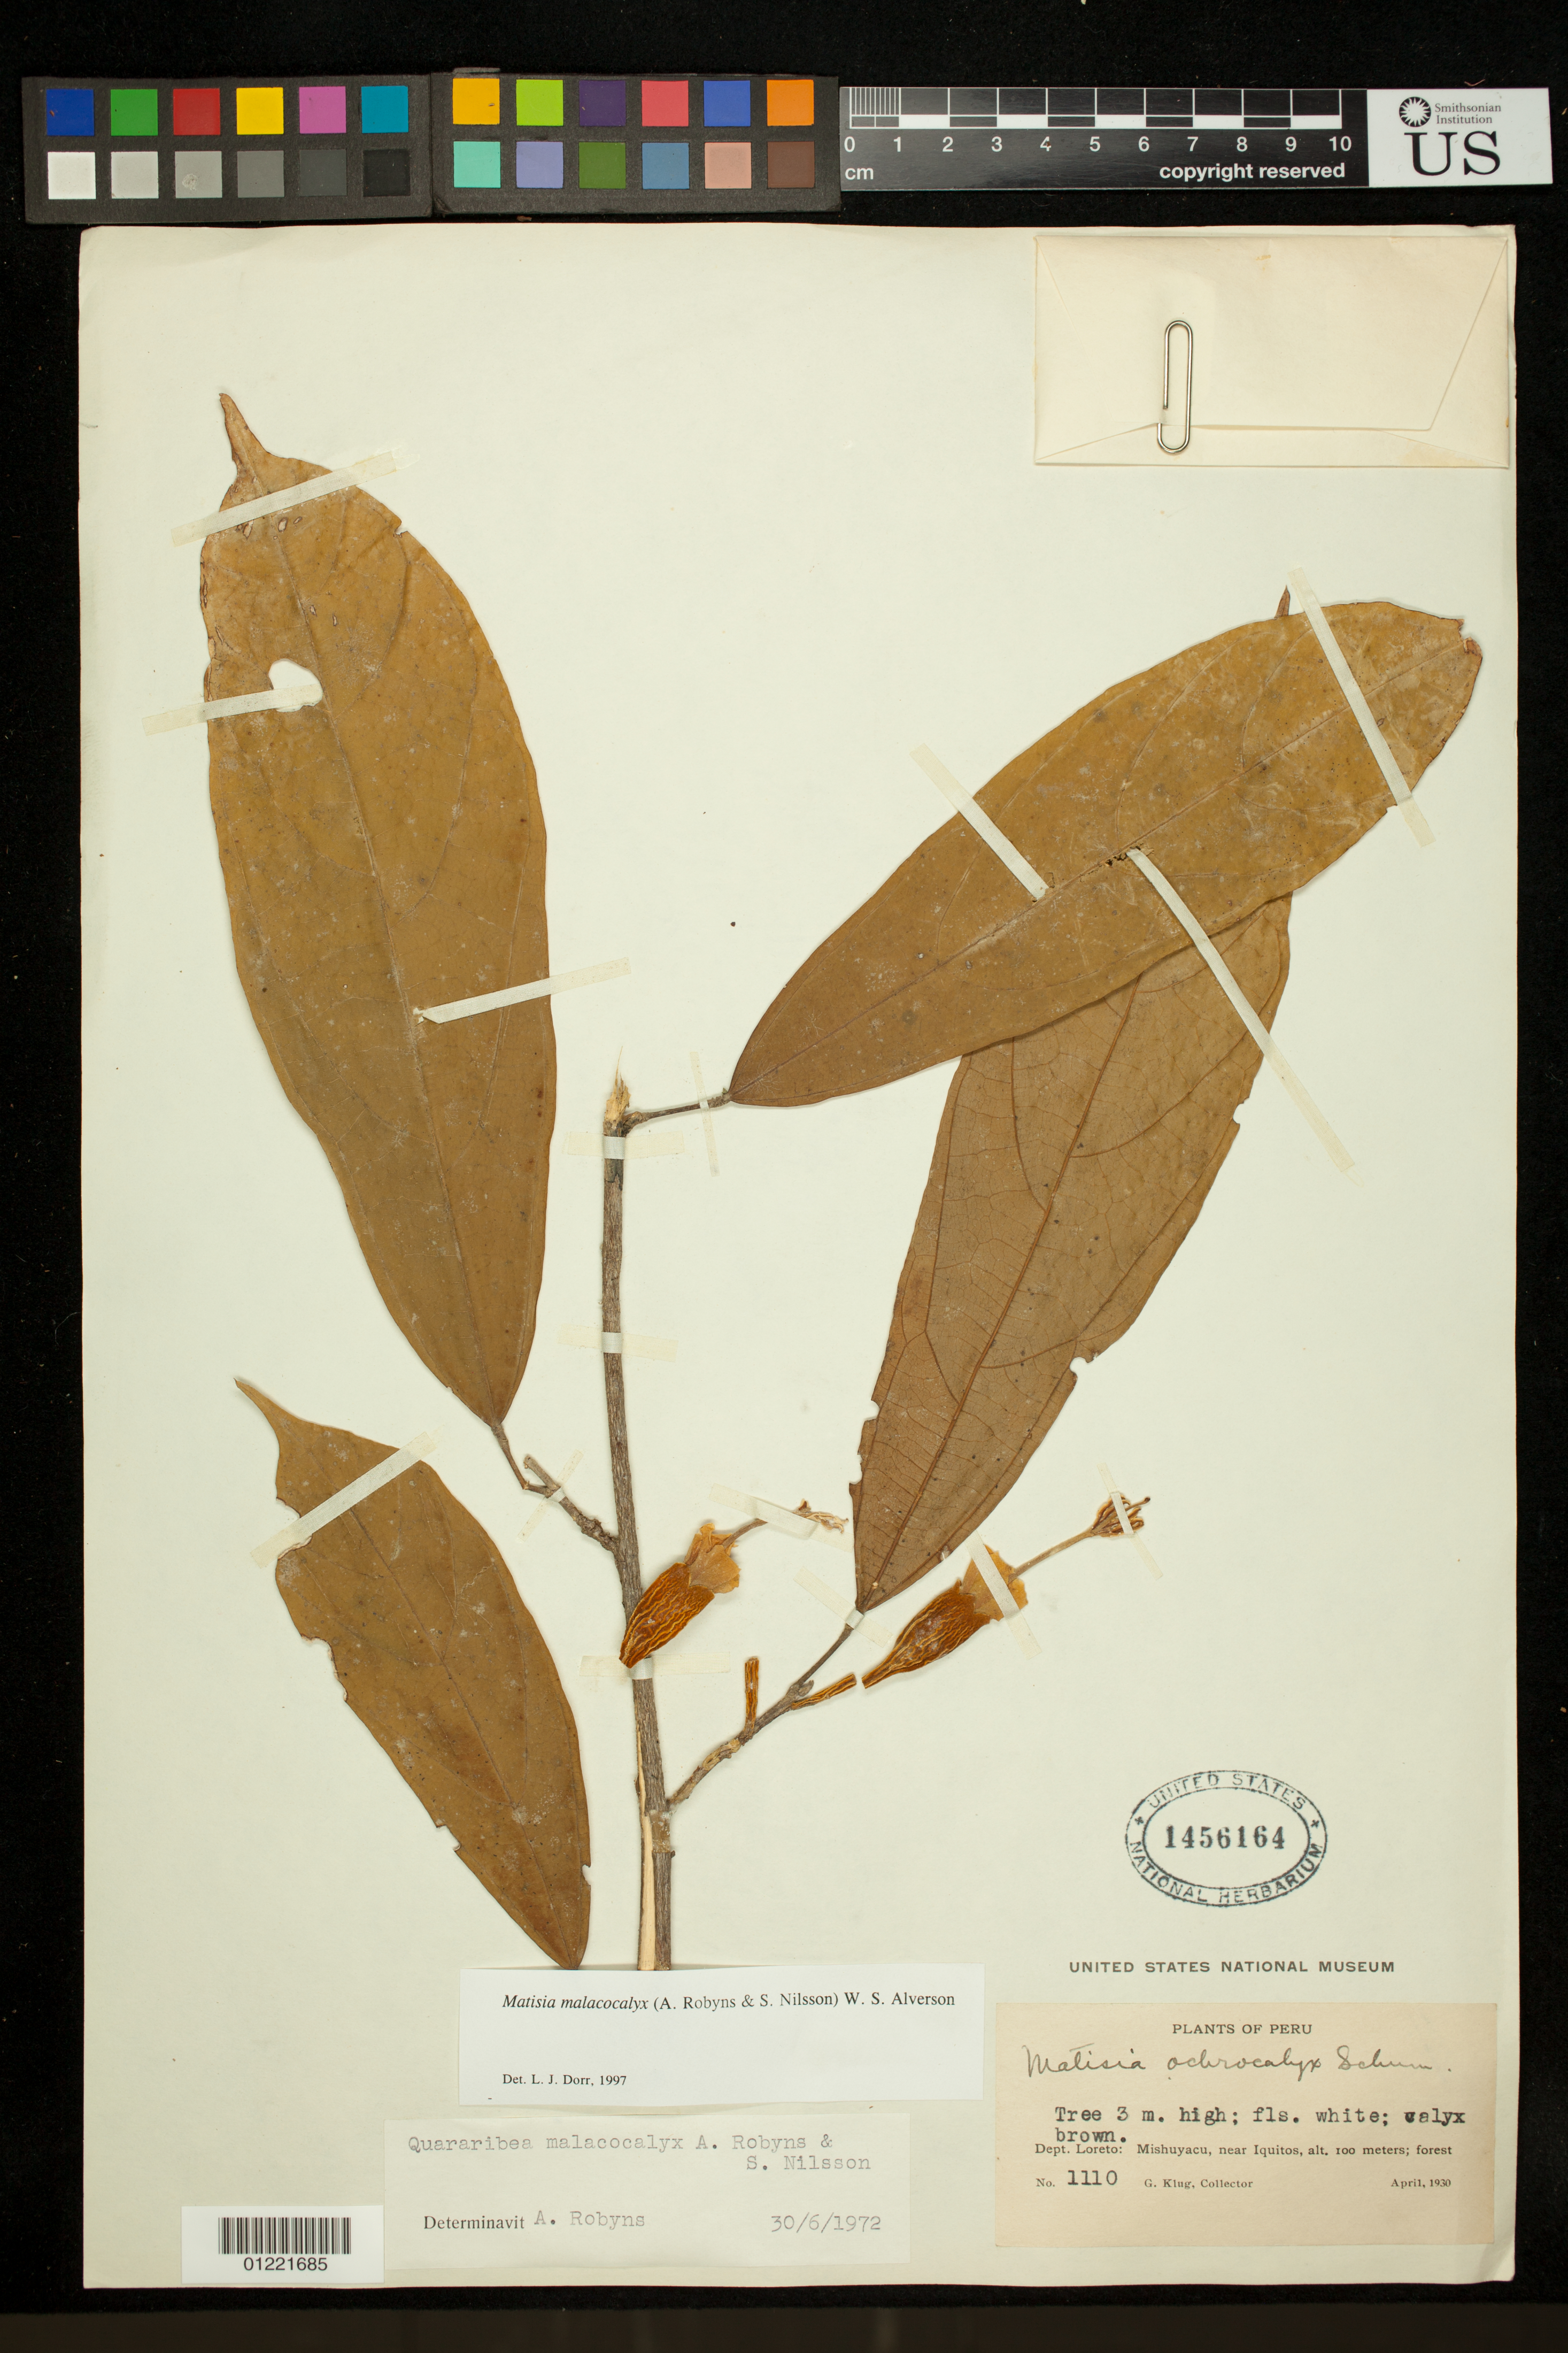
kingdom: Plantae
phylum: Tracheophyta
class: Magnoliopsida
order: Malvales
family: Malvaceae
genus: Matisia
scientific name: Matisia malacocalyx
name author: (A. Robyns & S. Nilsson) W.S. Alverson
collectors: G. Klug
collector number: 1110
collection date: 1930-04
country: Peru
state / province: Loreto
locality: Mishuyacu, near Iquitos, forest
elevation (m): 100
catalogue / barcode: US 1456164